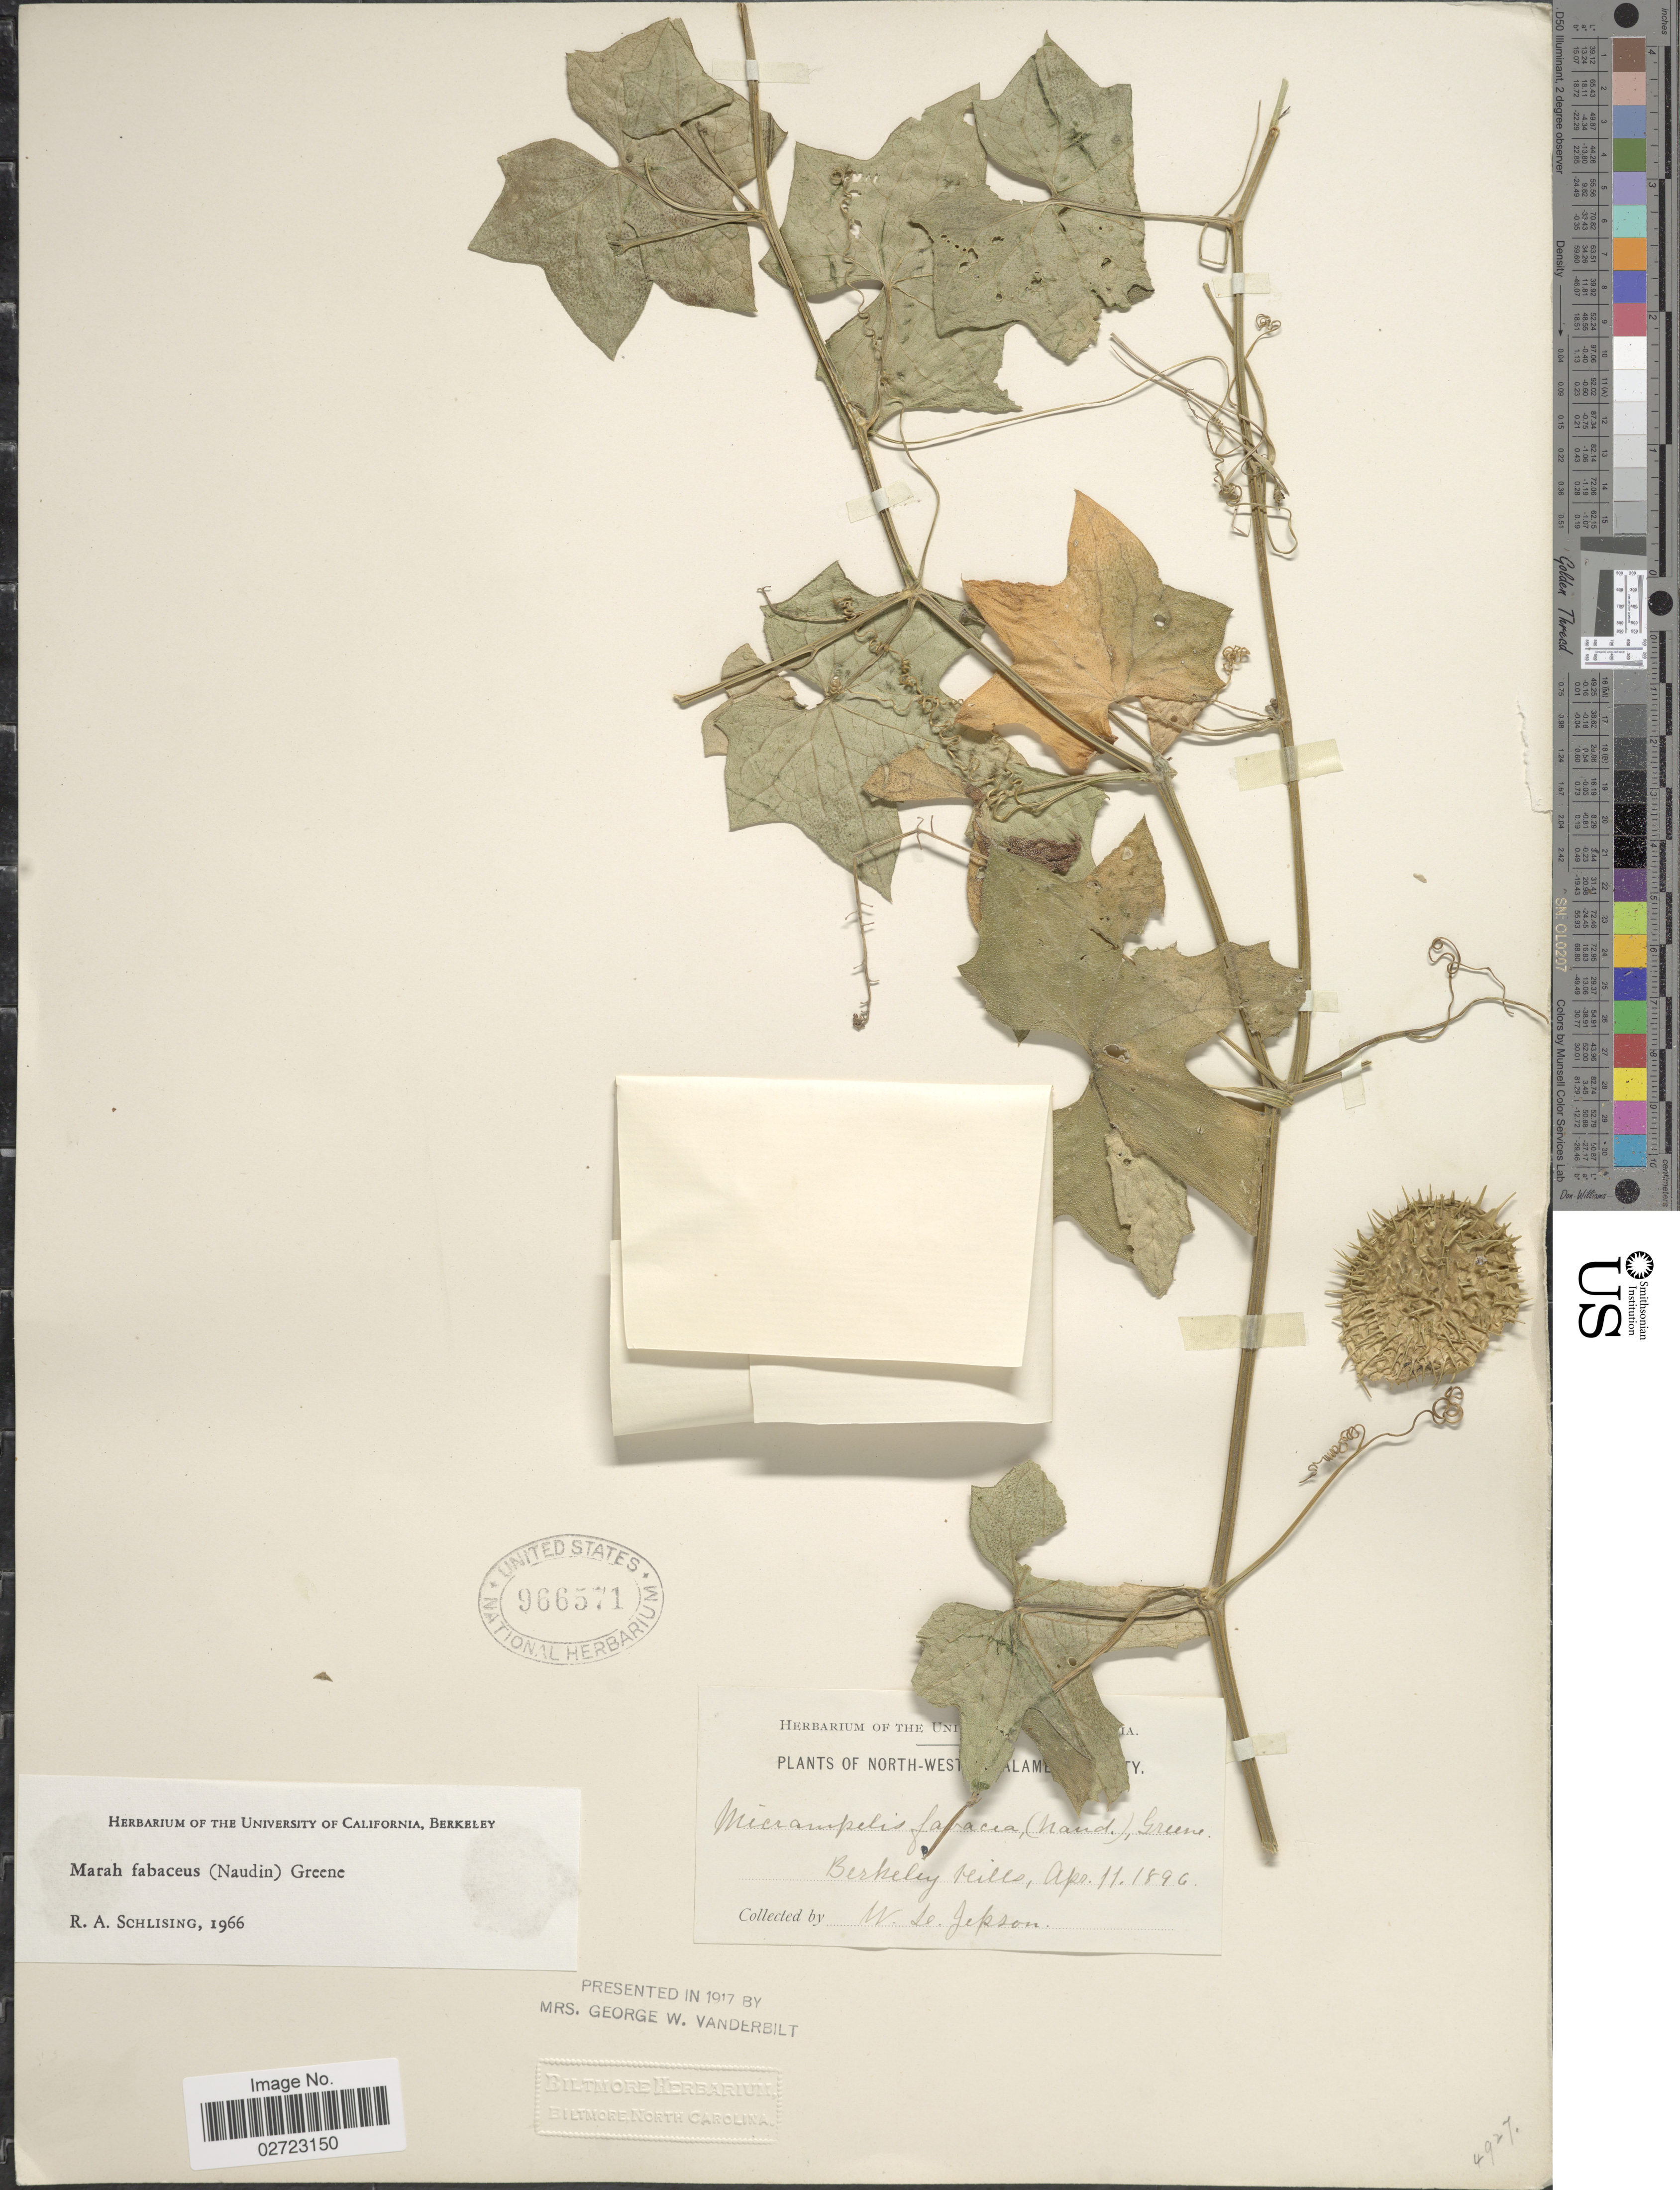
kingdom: Plantae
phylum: Tracheophyta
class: Magnoliopsida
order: Cucurbitales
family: Cucurbitaceae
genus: Marah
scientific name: Marah fabacea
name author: (Naudin) Greene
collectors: W. L. Jepson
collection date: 1896-04-11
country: United States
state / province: California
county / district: Alameda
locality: North-West Alameda County, Berkeley Hills.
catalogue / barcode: US 966571